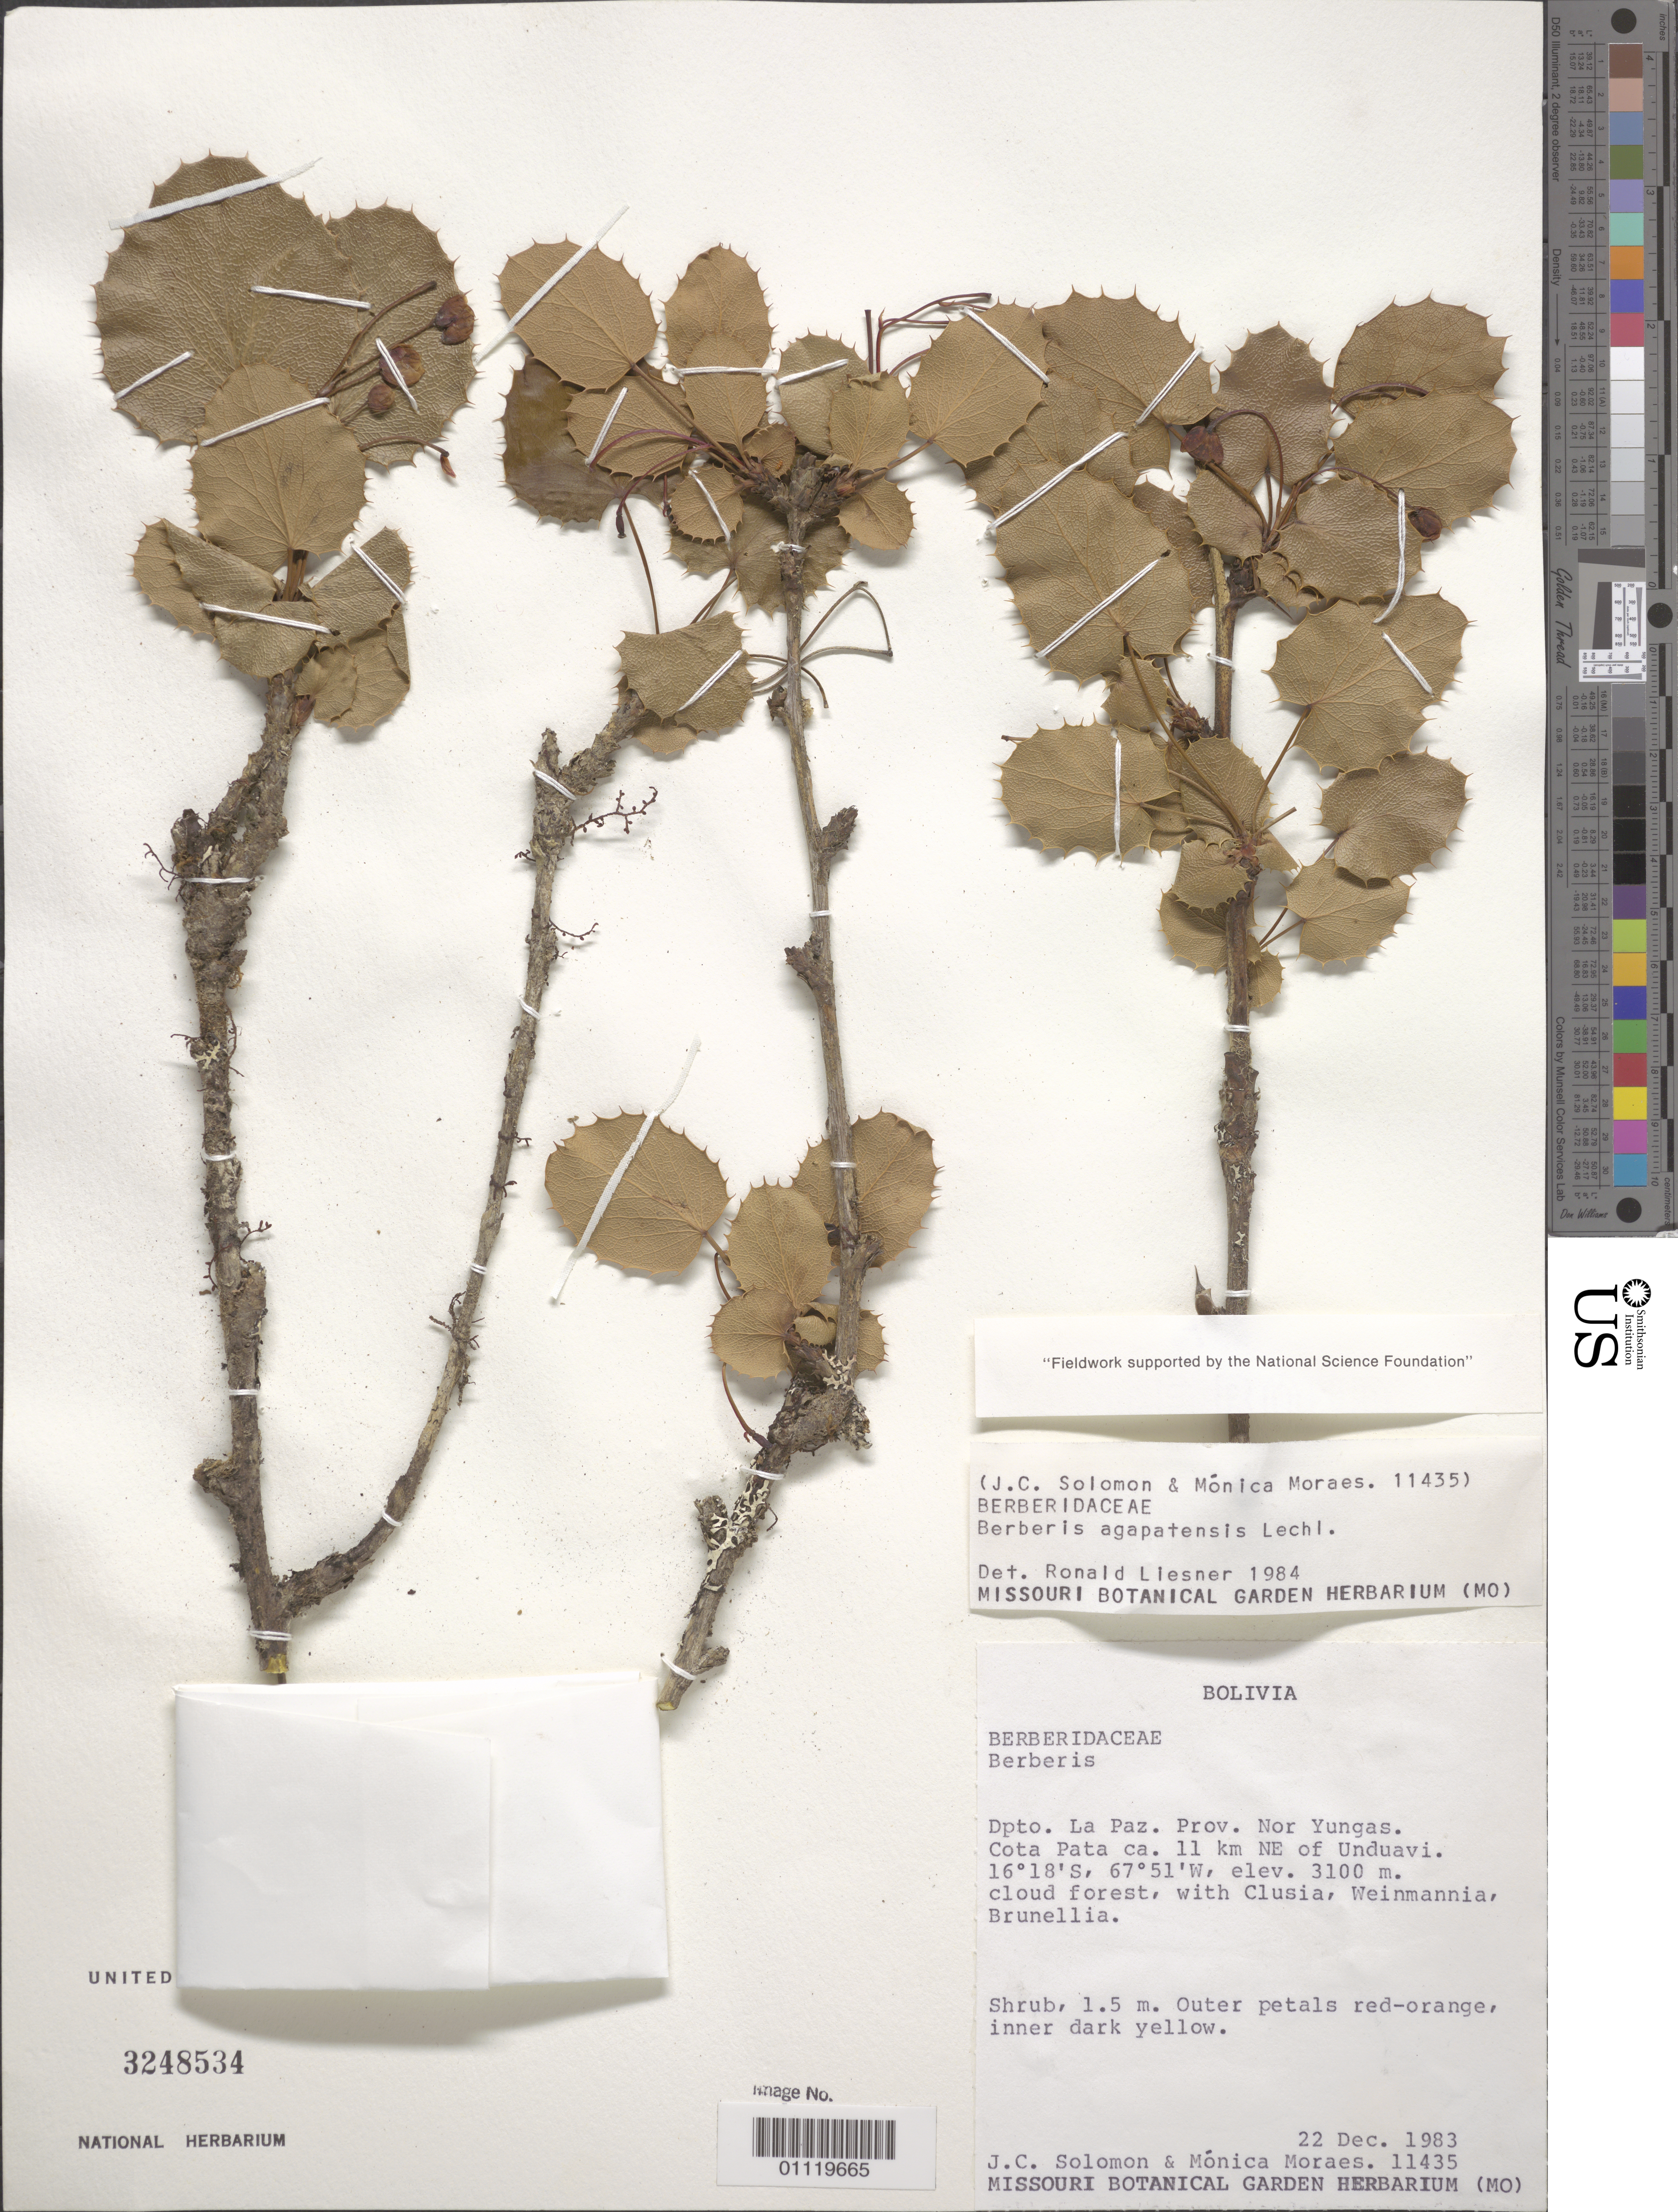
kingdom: Plantae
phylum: Tracheophyta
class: Magnoliopsida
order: Ranunculales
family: Berberidaceae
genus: Berberis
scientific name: Berberis agapatensis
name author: Lech.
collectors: J. Soloman & M. Moraes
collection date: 1983-12-22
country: Bolivia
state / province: La Paz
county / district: Nor Yungas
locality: Cota Pata circa 11 km north est of Unduavi. Cloud forest, with Clusia, Weinmannia, Brunellia.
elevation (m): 3100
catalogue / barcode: US 3248534